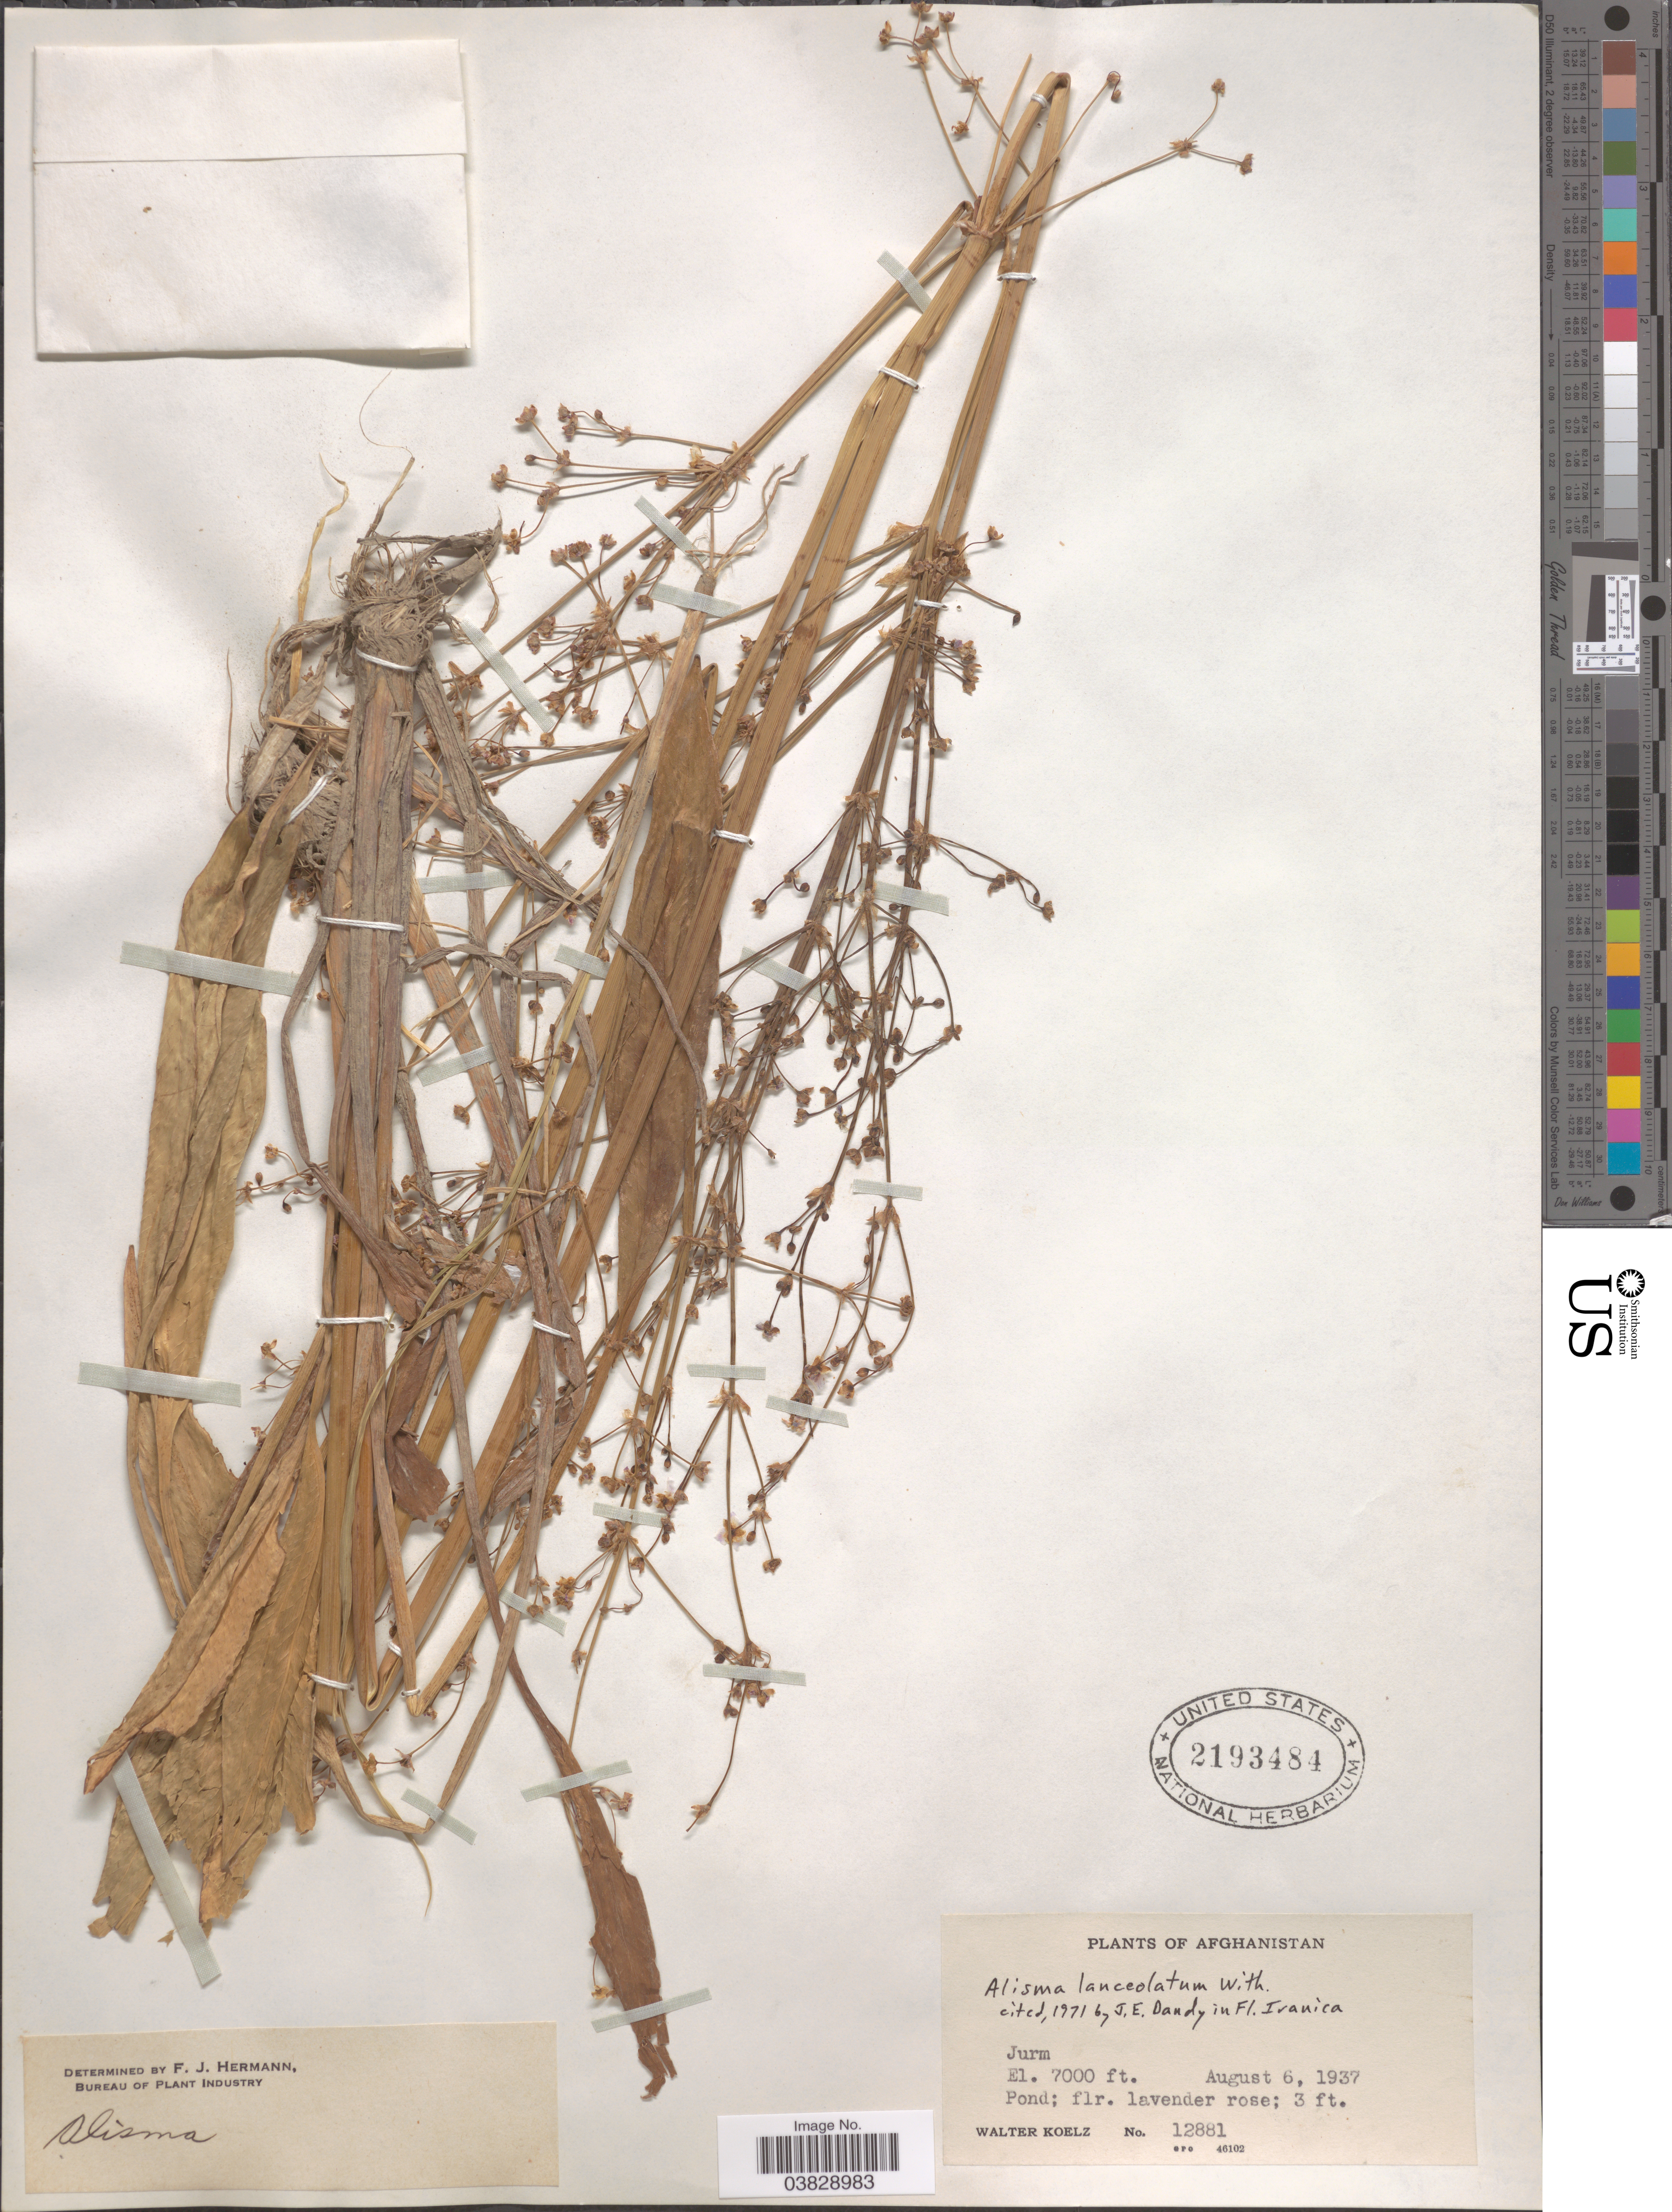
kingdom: Plantae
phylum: Tracheophyta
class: Liliopsida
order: Alismatales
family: Alismataceae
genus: Alisma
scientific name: Alisma lanceolatum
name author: With.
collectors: W. N. Koelz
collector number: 12881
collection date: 1937-08-06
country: Afghanistan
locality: Jurm. Pond.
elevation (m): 2134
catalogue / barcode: US 2193484